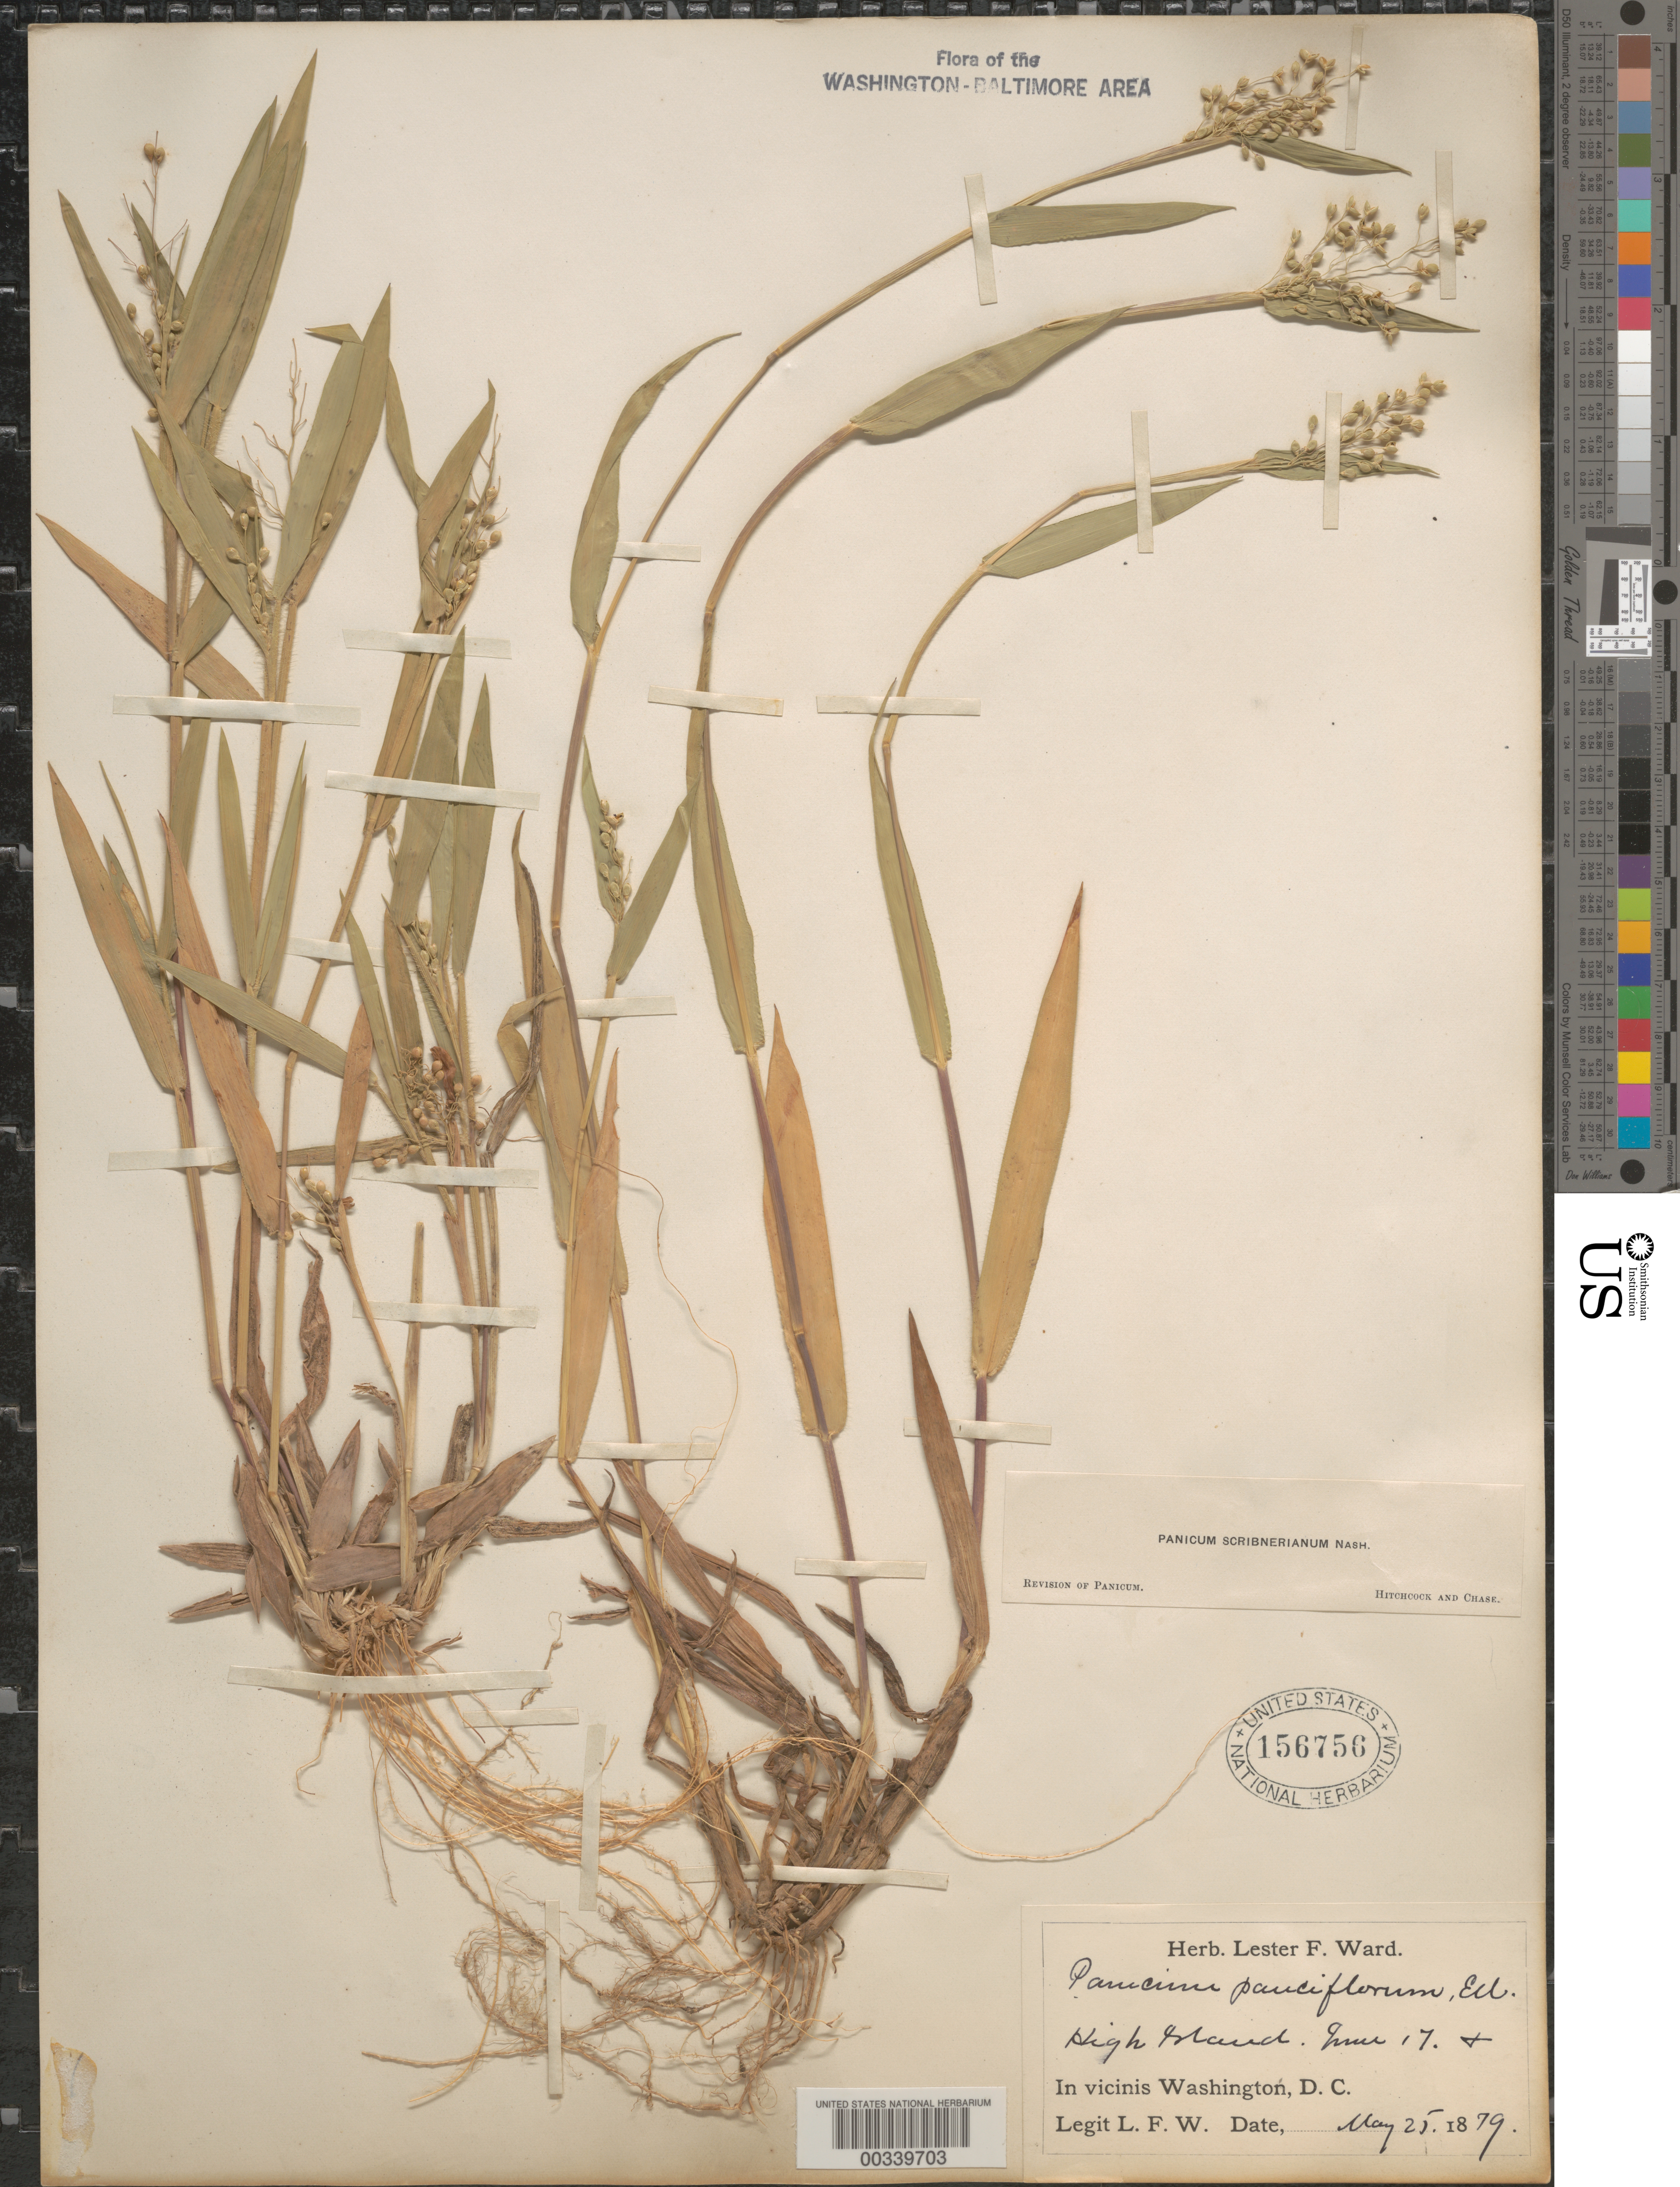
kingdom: Plantae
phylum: Tracheophyta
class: Liliopsida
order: Poales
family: Poaceae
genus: Dichanthelium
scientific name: Dichanthelium oligosanthes var. scribnerianum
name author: (Nash) Gould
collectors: L. F. Ward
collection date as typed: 25 May 1879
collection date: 1879-05-25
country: United States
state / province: Maryland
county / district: Montgomery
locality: High Island C. & O. Canal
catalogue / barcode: US 156756